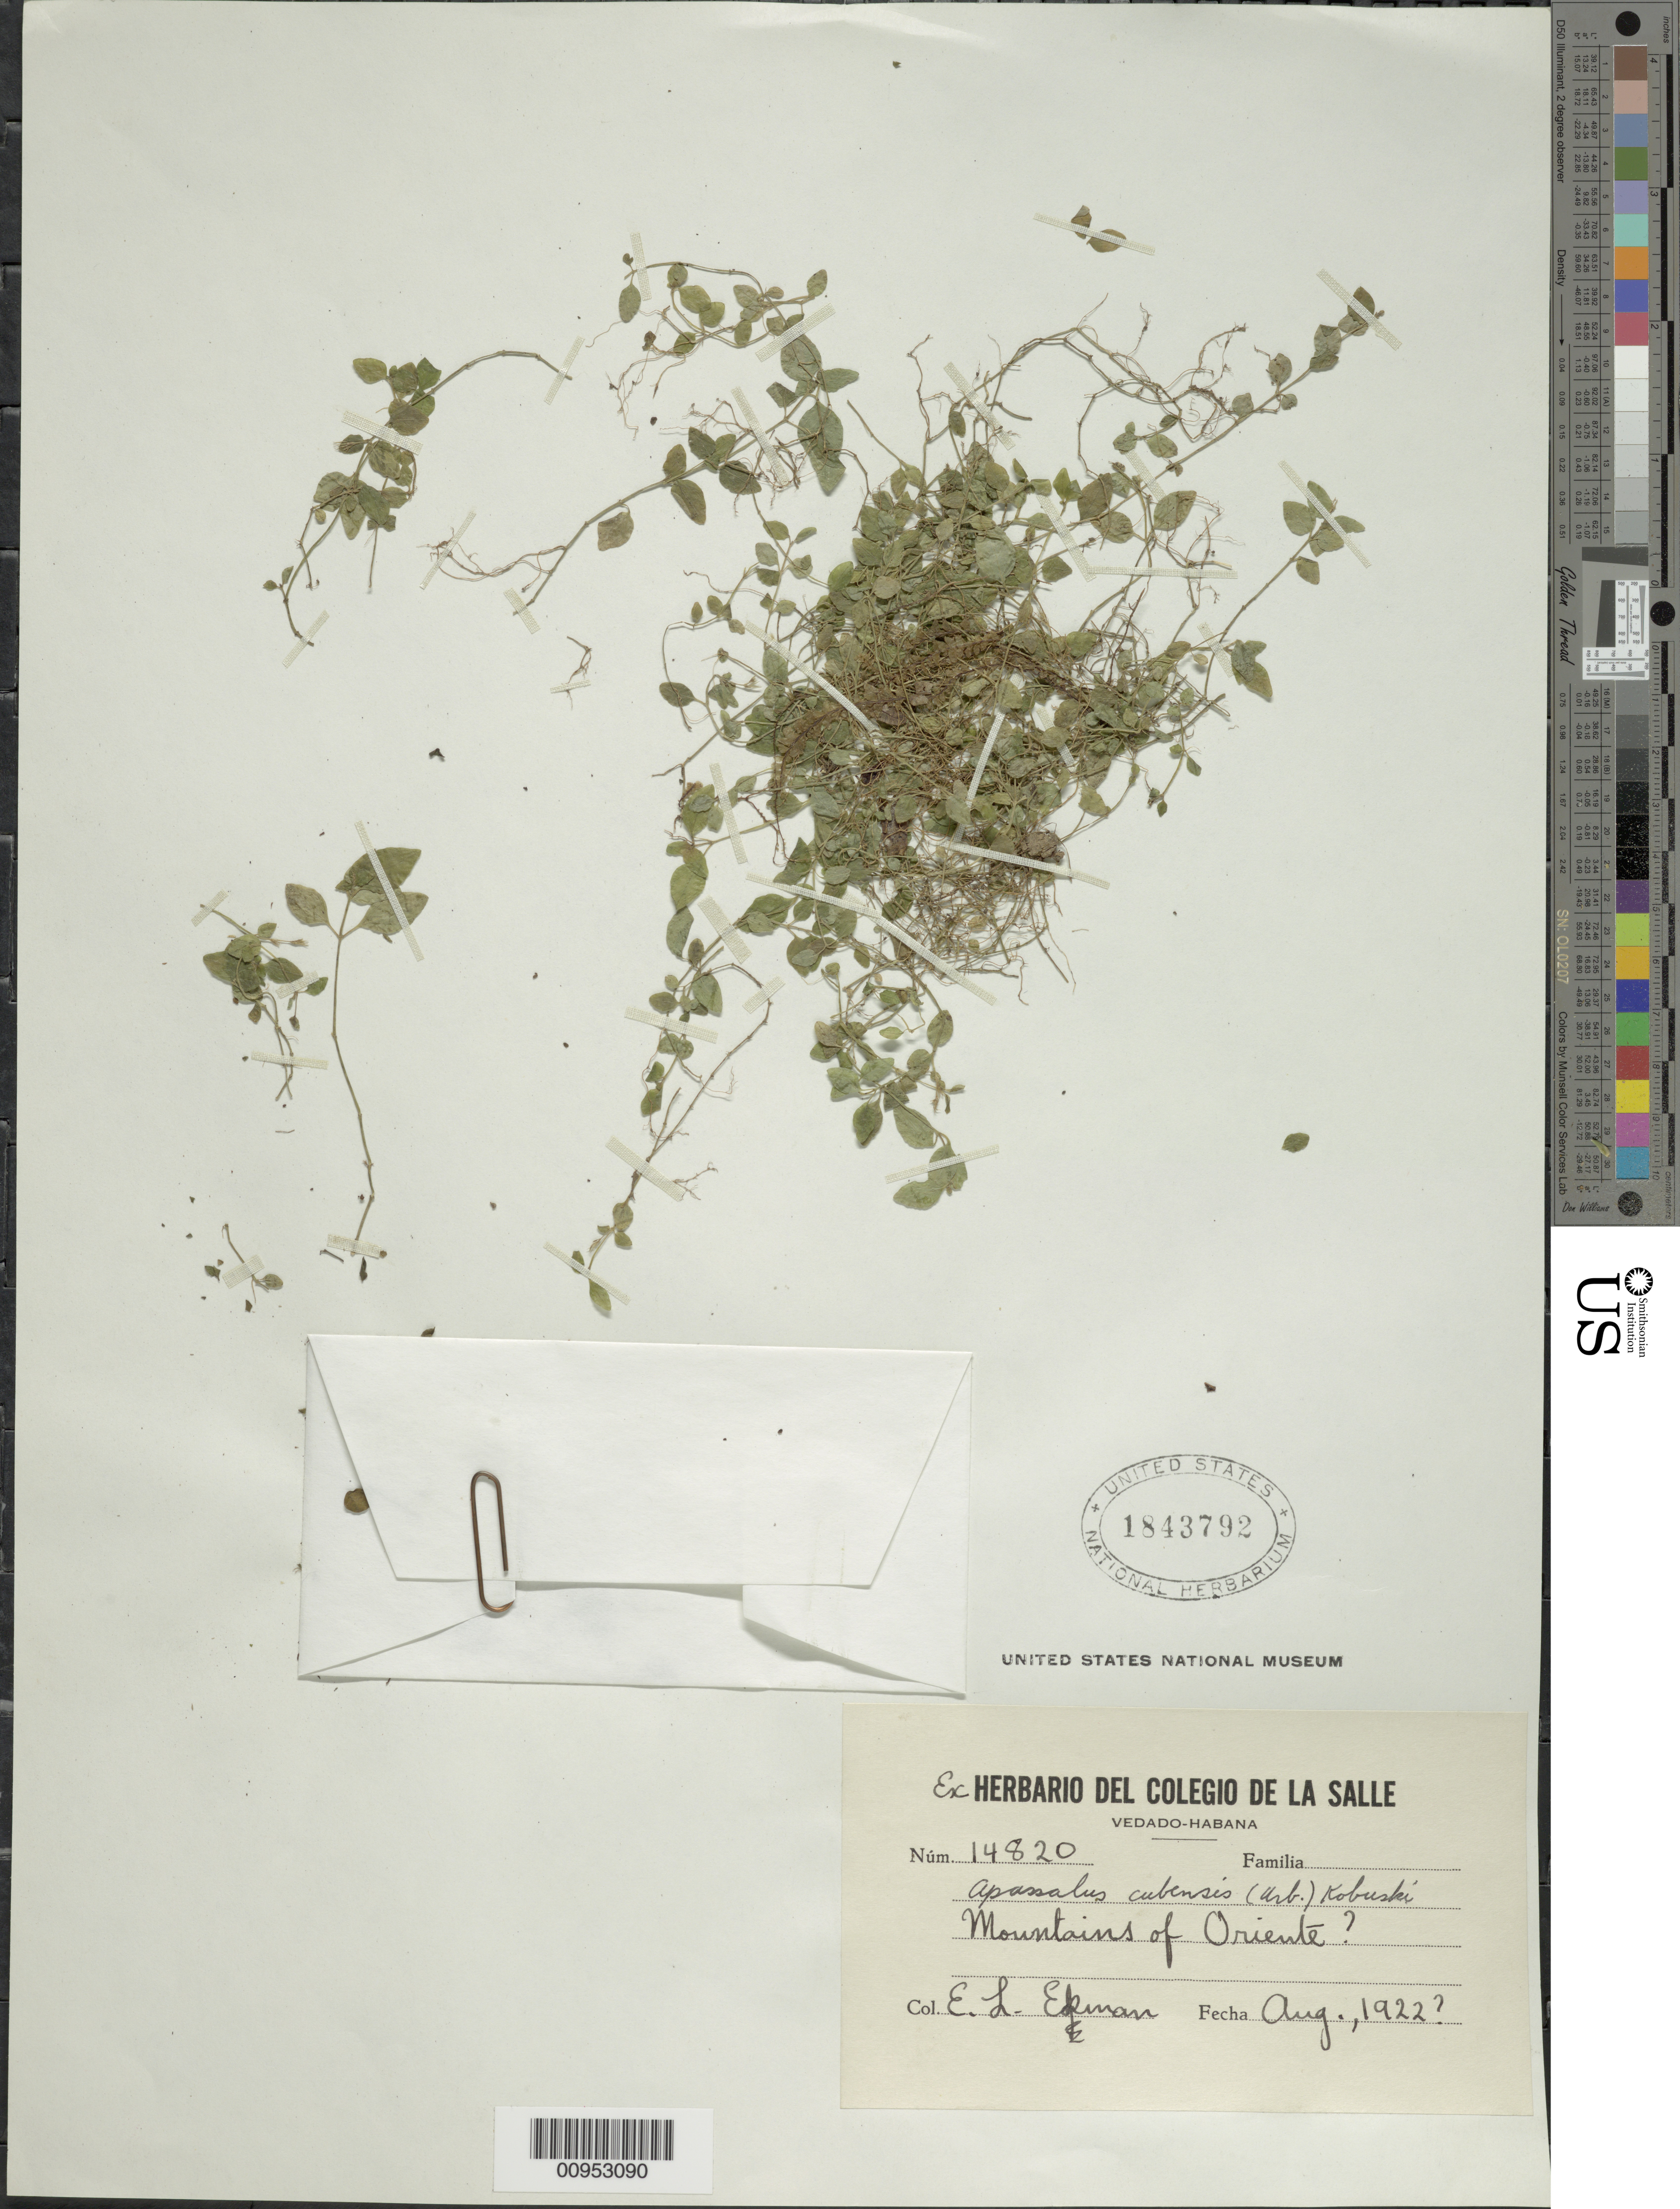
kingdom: Plantae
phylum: Tracheophyta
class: Magnoliopsida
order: Lamiales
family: Acanthaceae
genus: Apassalus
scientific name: Apassalus cubensis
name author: (Urb.) Kobuski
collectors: E. L. Ekman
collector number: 14820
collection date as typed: Aug 1922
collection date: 1922-08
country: Cuba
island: Cuba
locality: Oriente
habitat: Mountains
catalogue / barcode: US 1843792